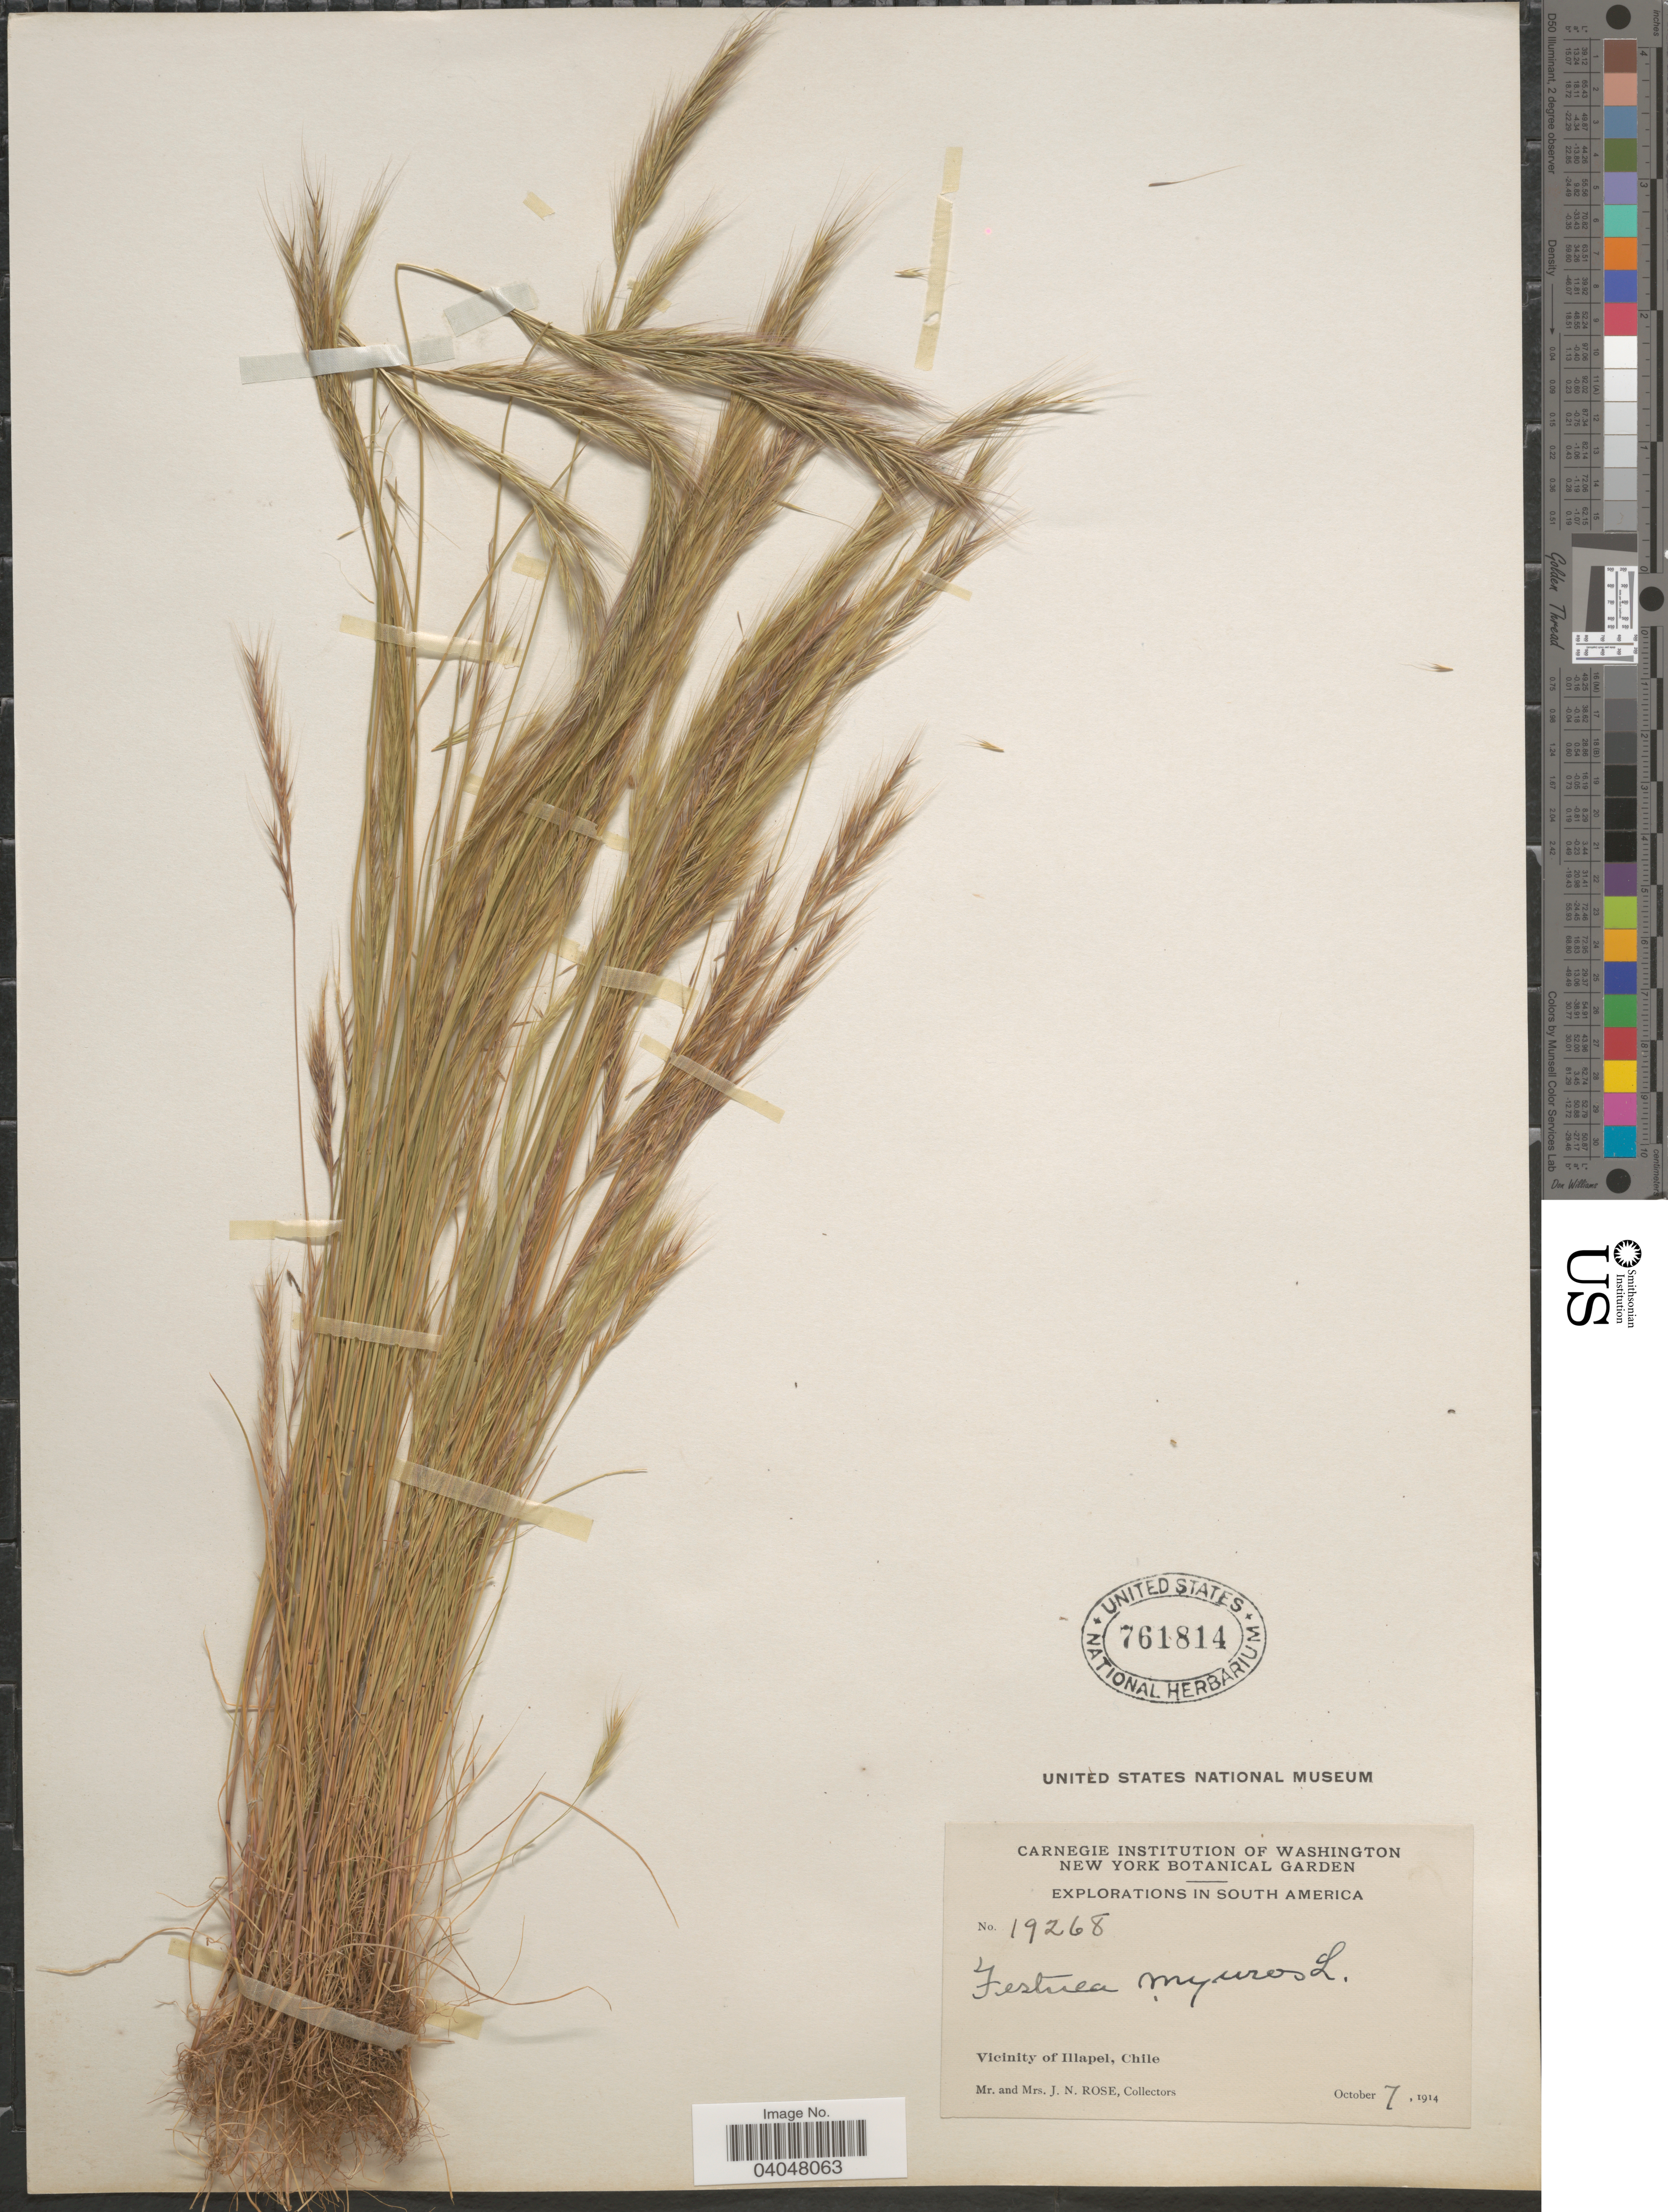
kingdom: Plantae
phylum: Tracheophyta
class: Liliopsida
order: Poales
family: Poaceae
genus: Festuca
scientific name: Festuca myuros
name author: L.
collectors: J. N. Rose & L. B. Rose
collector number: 19268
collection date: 1914-10-07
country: Chile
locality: Vicinity of Illapel.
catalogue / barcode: US 761814